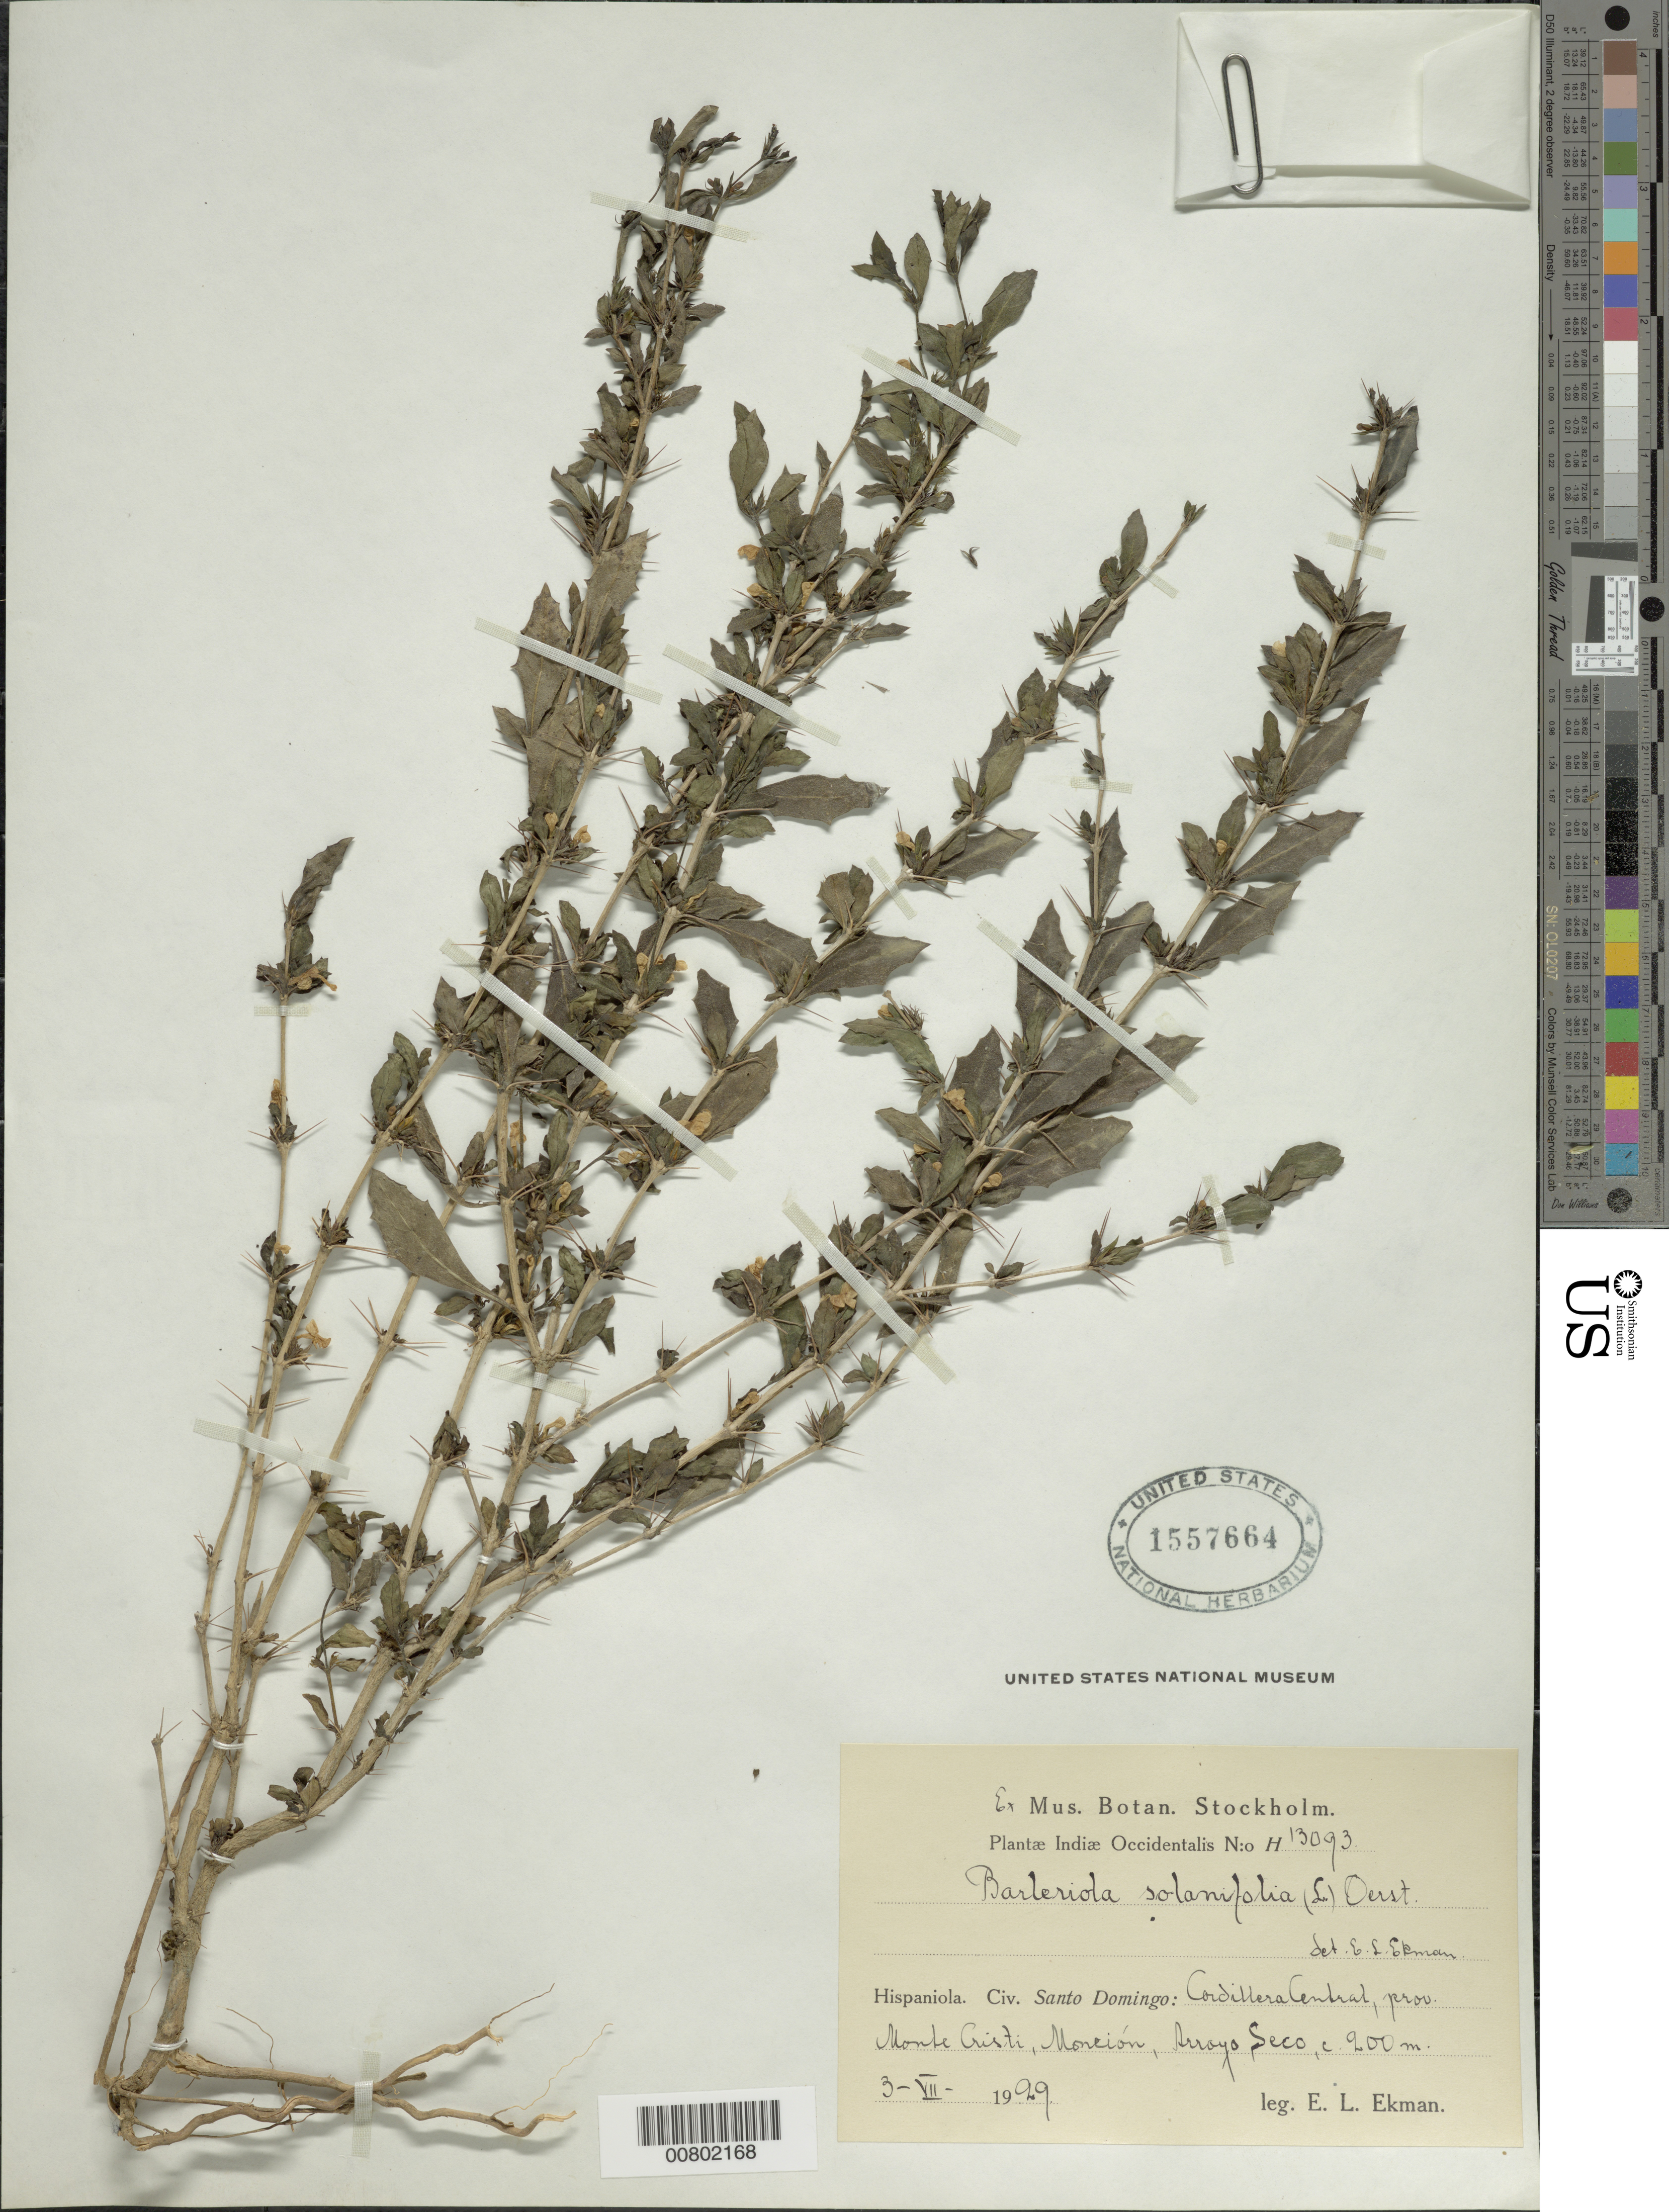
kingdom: Plantae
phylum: Tracheophyta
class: Magnoliopsida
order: Lamiales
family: Acanthaceae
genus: Barleriola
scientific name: Barleriola solanifolia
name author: (L.) Oerst. ex Lindau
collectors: E. L. Ekman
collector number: H 13093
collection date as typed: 03 Jul 1929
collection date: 1929-07-03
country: Dominican Republic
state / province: Monte Cristi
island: Hispaniola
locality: Cordillera Central, Monción, Arroyo Seco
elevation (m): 200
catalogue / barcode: US 1557664